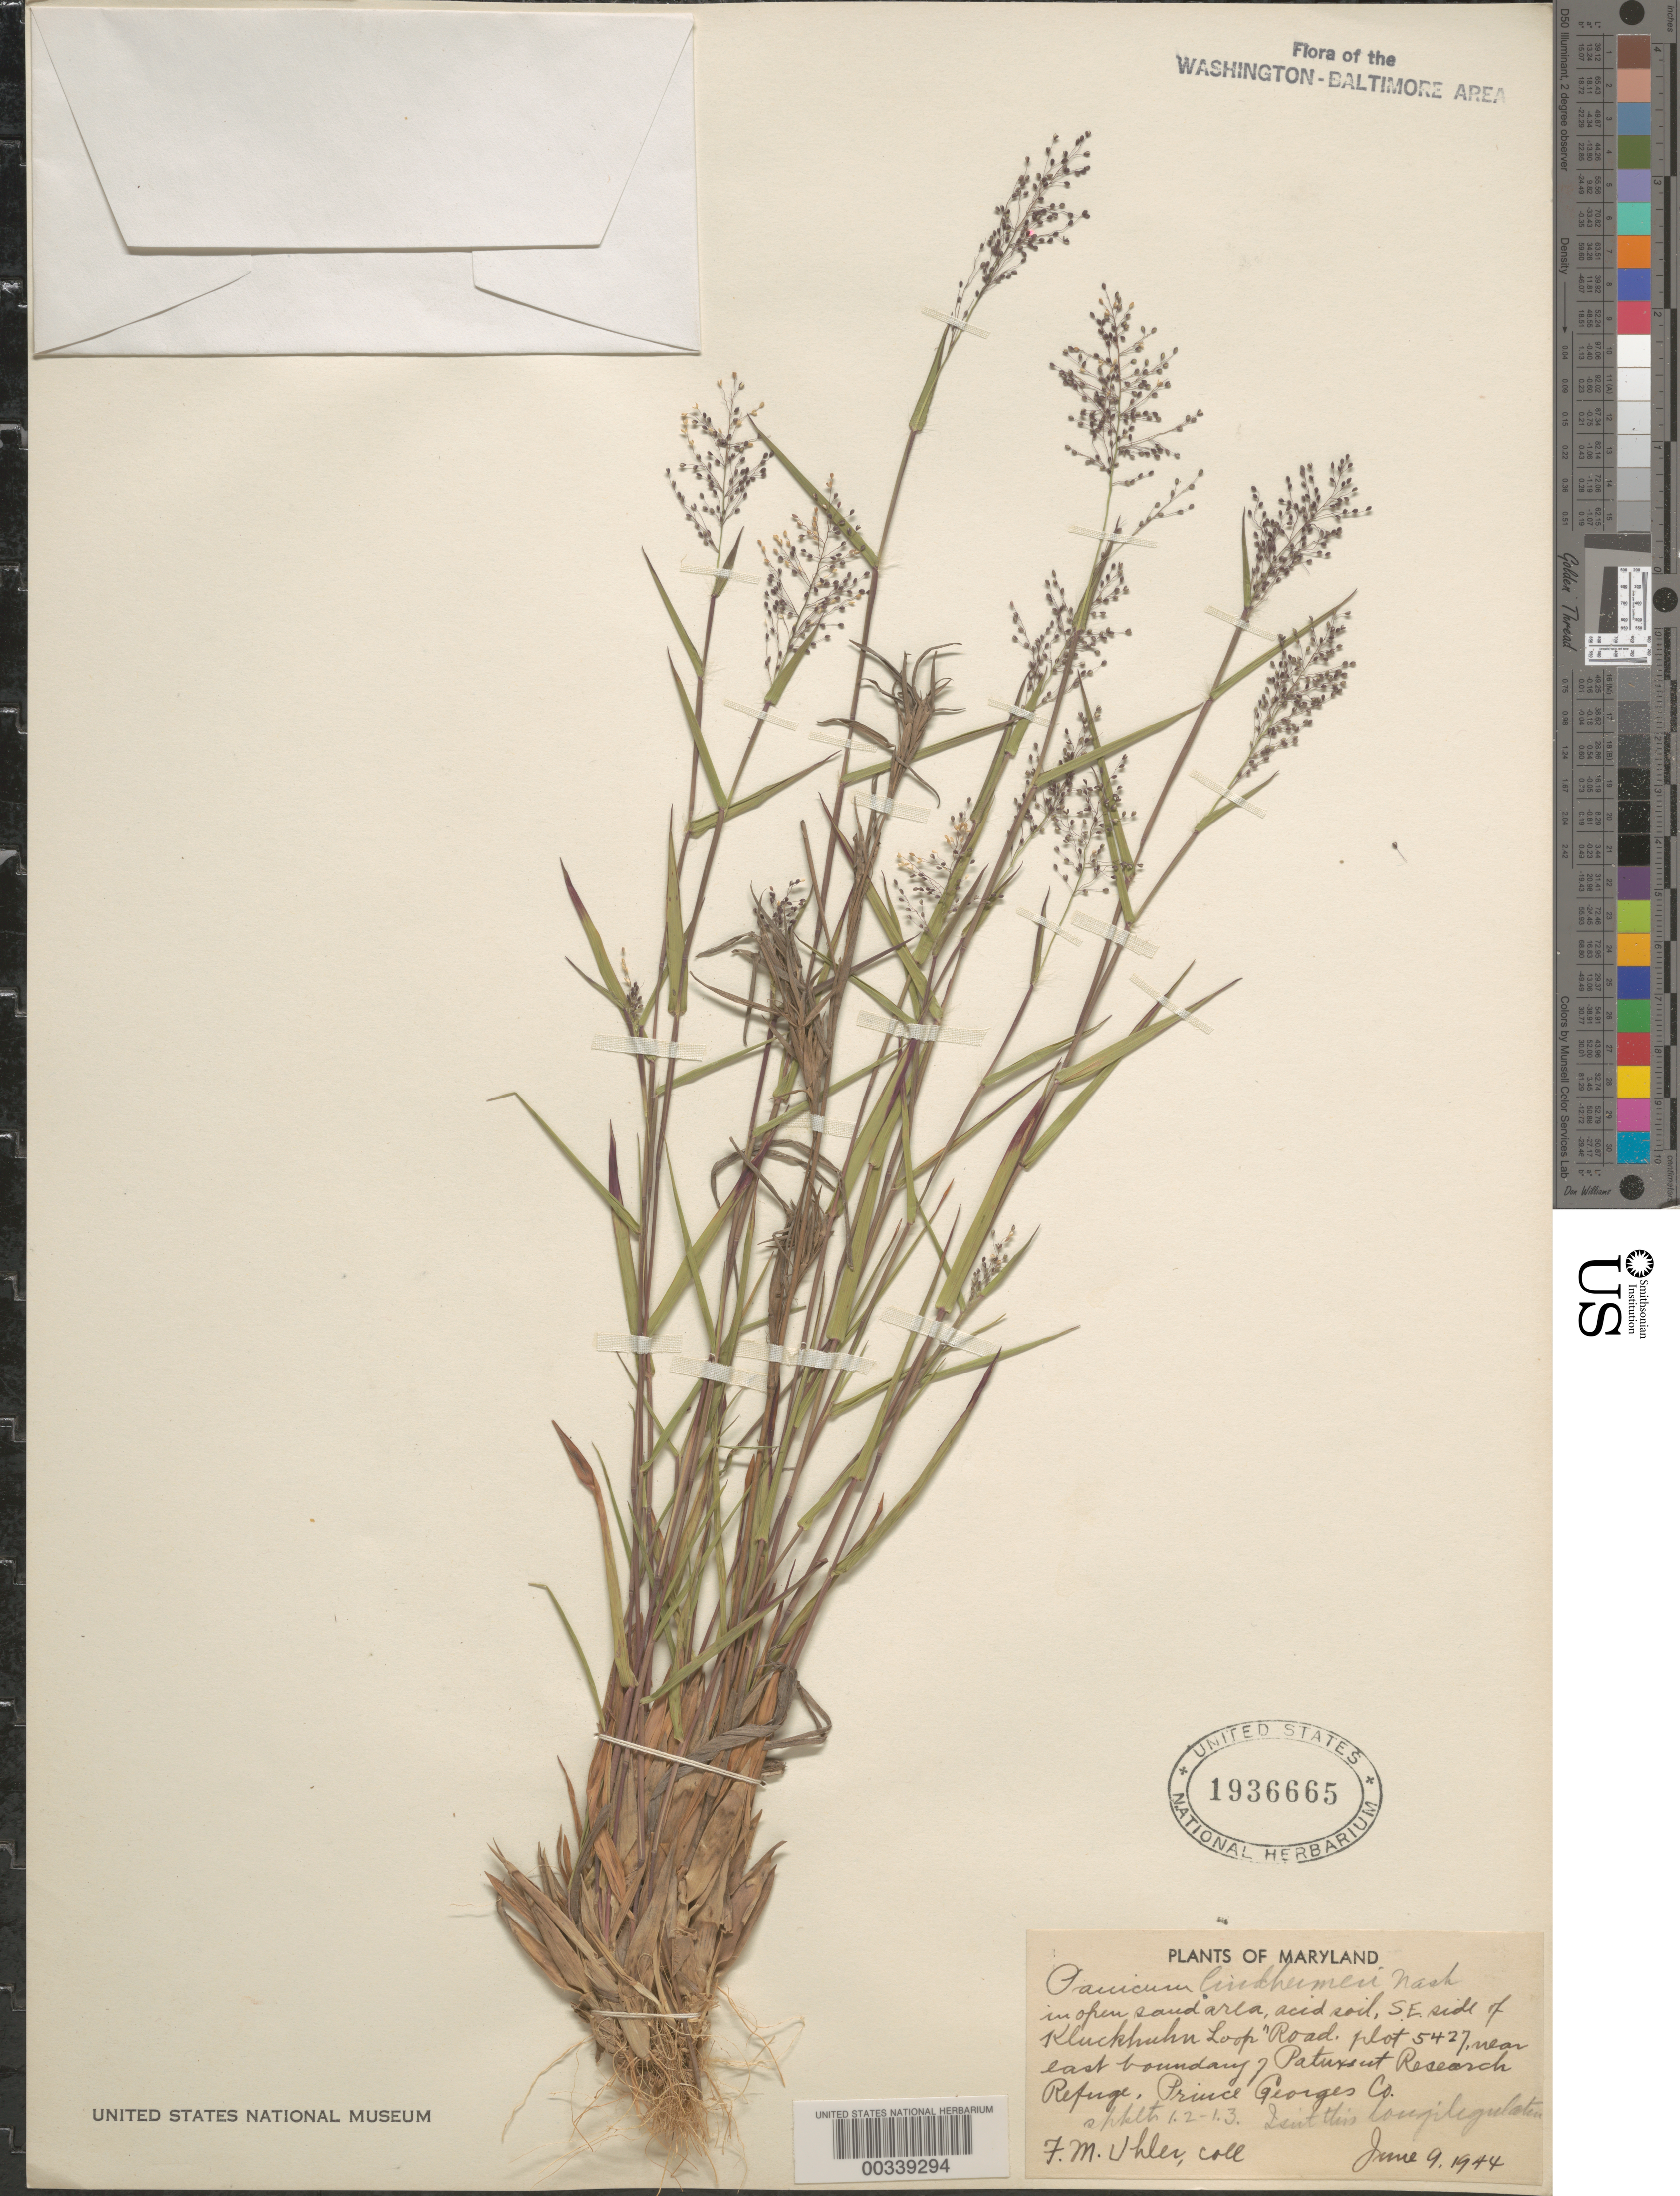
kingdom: Plantae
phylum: Tracheophyta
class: Liliopsida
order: Poales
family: Poaceae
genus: Dichanthelium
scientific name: Dichanthelium acuminatum var. lindheimeri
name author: (Nash) Gould & C.A. Clark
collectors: F. M. Uhler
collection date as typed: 09 Jun 1944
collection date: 1944-06-09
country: United States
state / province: Maryland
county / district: Prince George's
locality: E Boundary of Patuxent Reasearch Refuge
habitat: In open sand area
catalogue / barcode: US 1936665